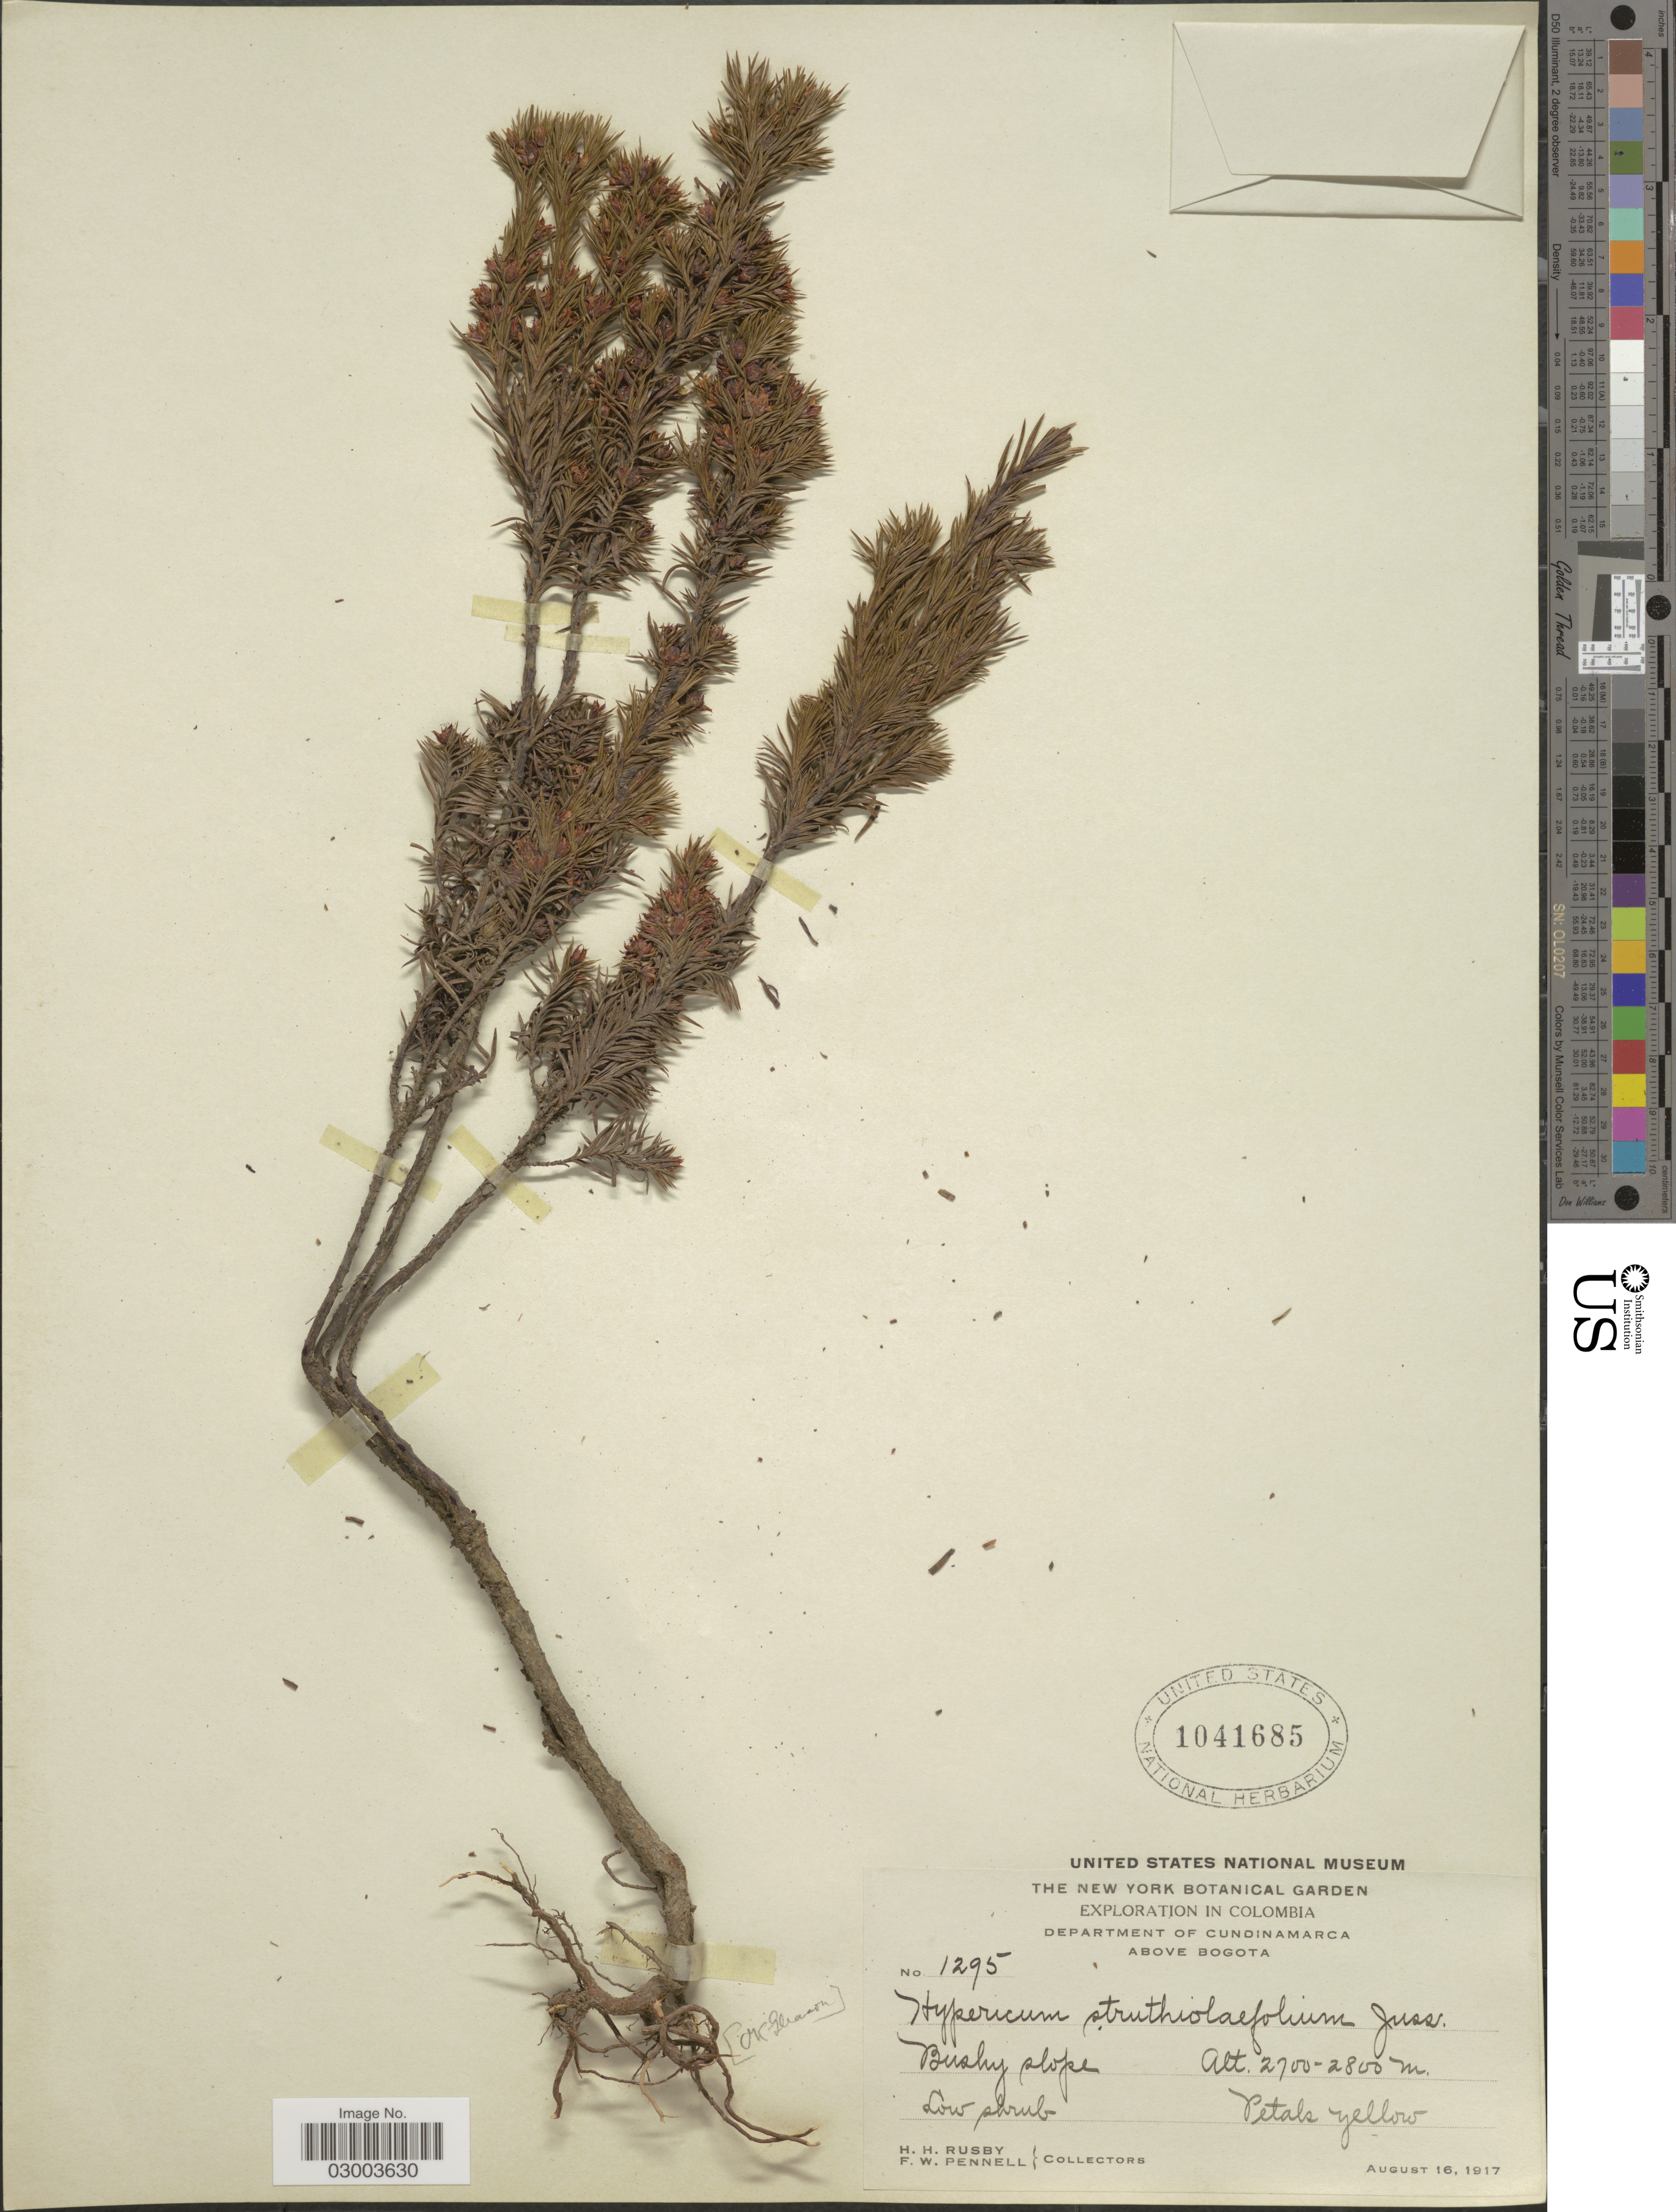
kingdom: Plantae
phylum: Tracheophyta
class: Magnoliopsida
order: Malpighiales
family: Hypericaceae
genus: Hypericum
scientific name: Hypericum juniperinum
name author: Kunth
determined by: Robson, Norman K. B.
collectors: H. H. Rusby & F. W. Pennell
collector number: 1295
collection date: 1917-08-16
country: Colombia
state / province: Cundinamarca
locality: Department of Cundinamarca, Above Bogota.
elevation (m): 2700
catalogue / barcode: US 1041685